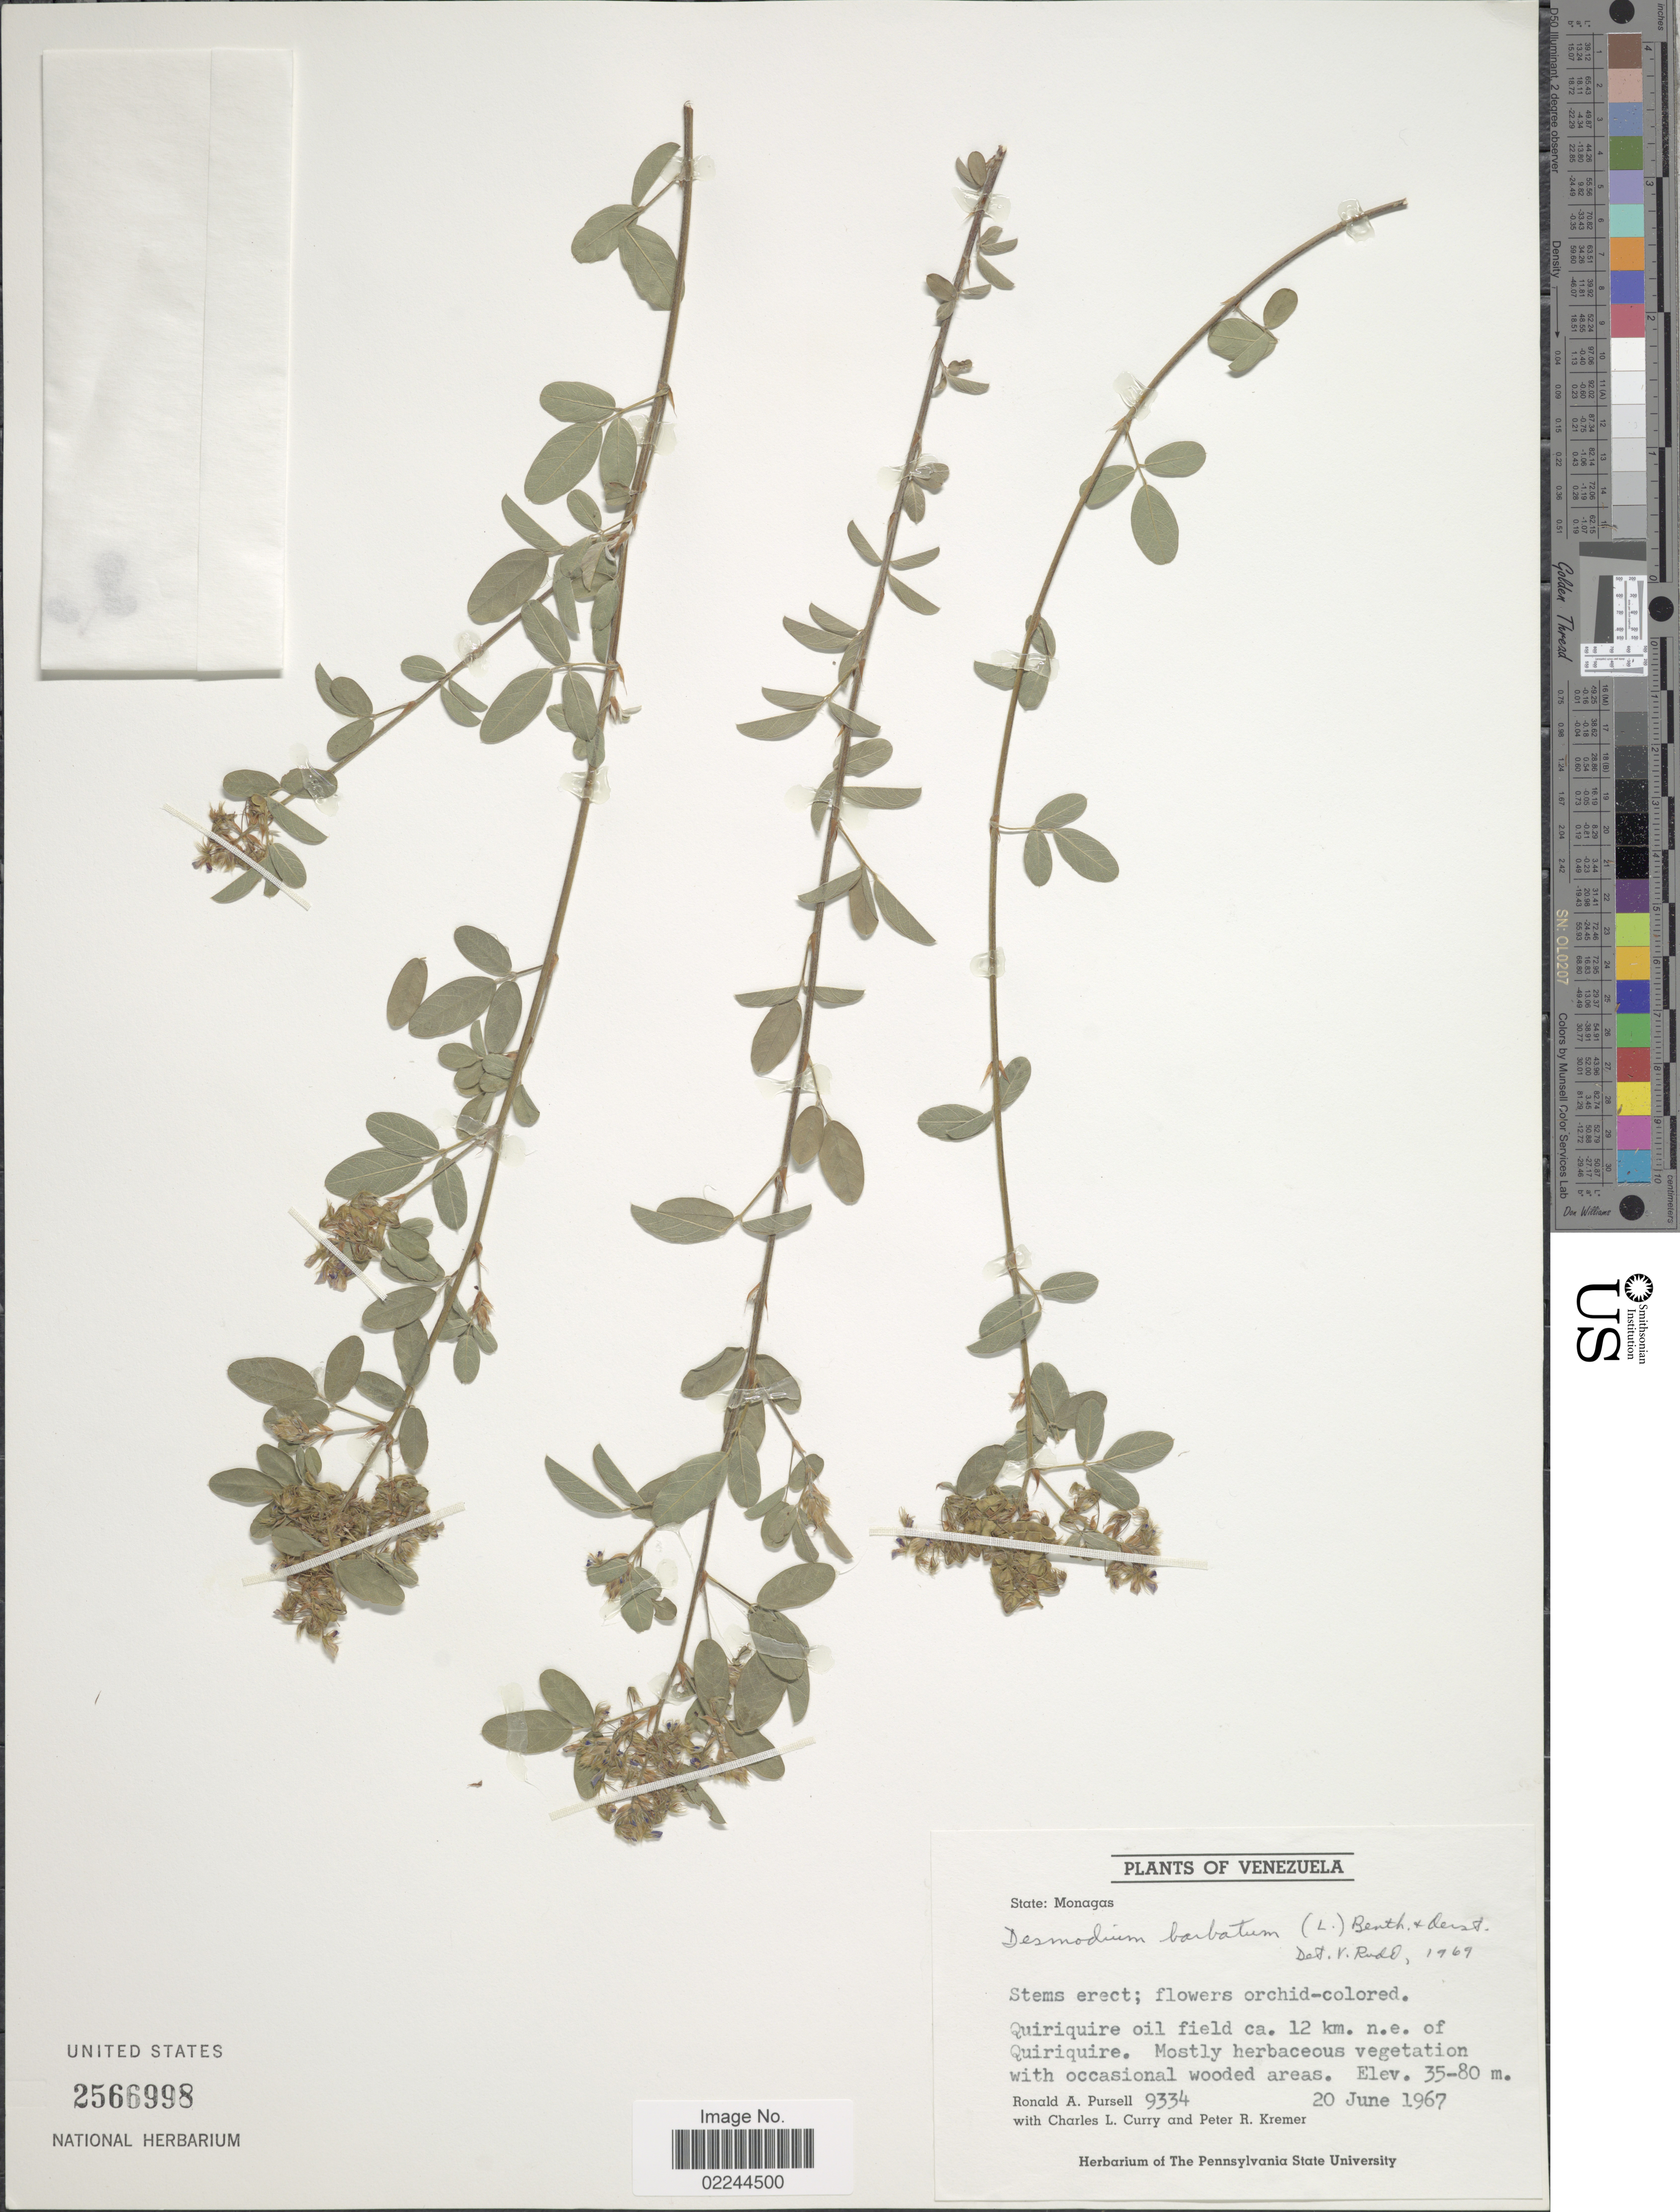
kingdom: Plantae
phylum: Tracheophyta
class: Magnoliopsida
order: Fabales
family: Fabaceae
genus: Grona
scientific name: Grona barbata var. barbata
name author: (L.) H. Ohashi & K. Ohashi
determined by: Strong, Mark T., (BOT), Smithsonian Institution - National Museum of Natural History (UNITED STATES)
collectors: R. A. Pursell, C. L. Curry & P. Kremer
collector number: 9334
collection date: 1967-06-20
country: Venezuela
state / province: Monagas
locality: State: Monagas. Quiriquire oil field ca. 12 km. n.e. of Quiriquire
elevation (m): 35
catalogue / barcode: US 2566998